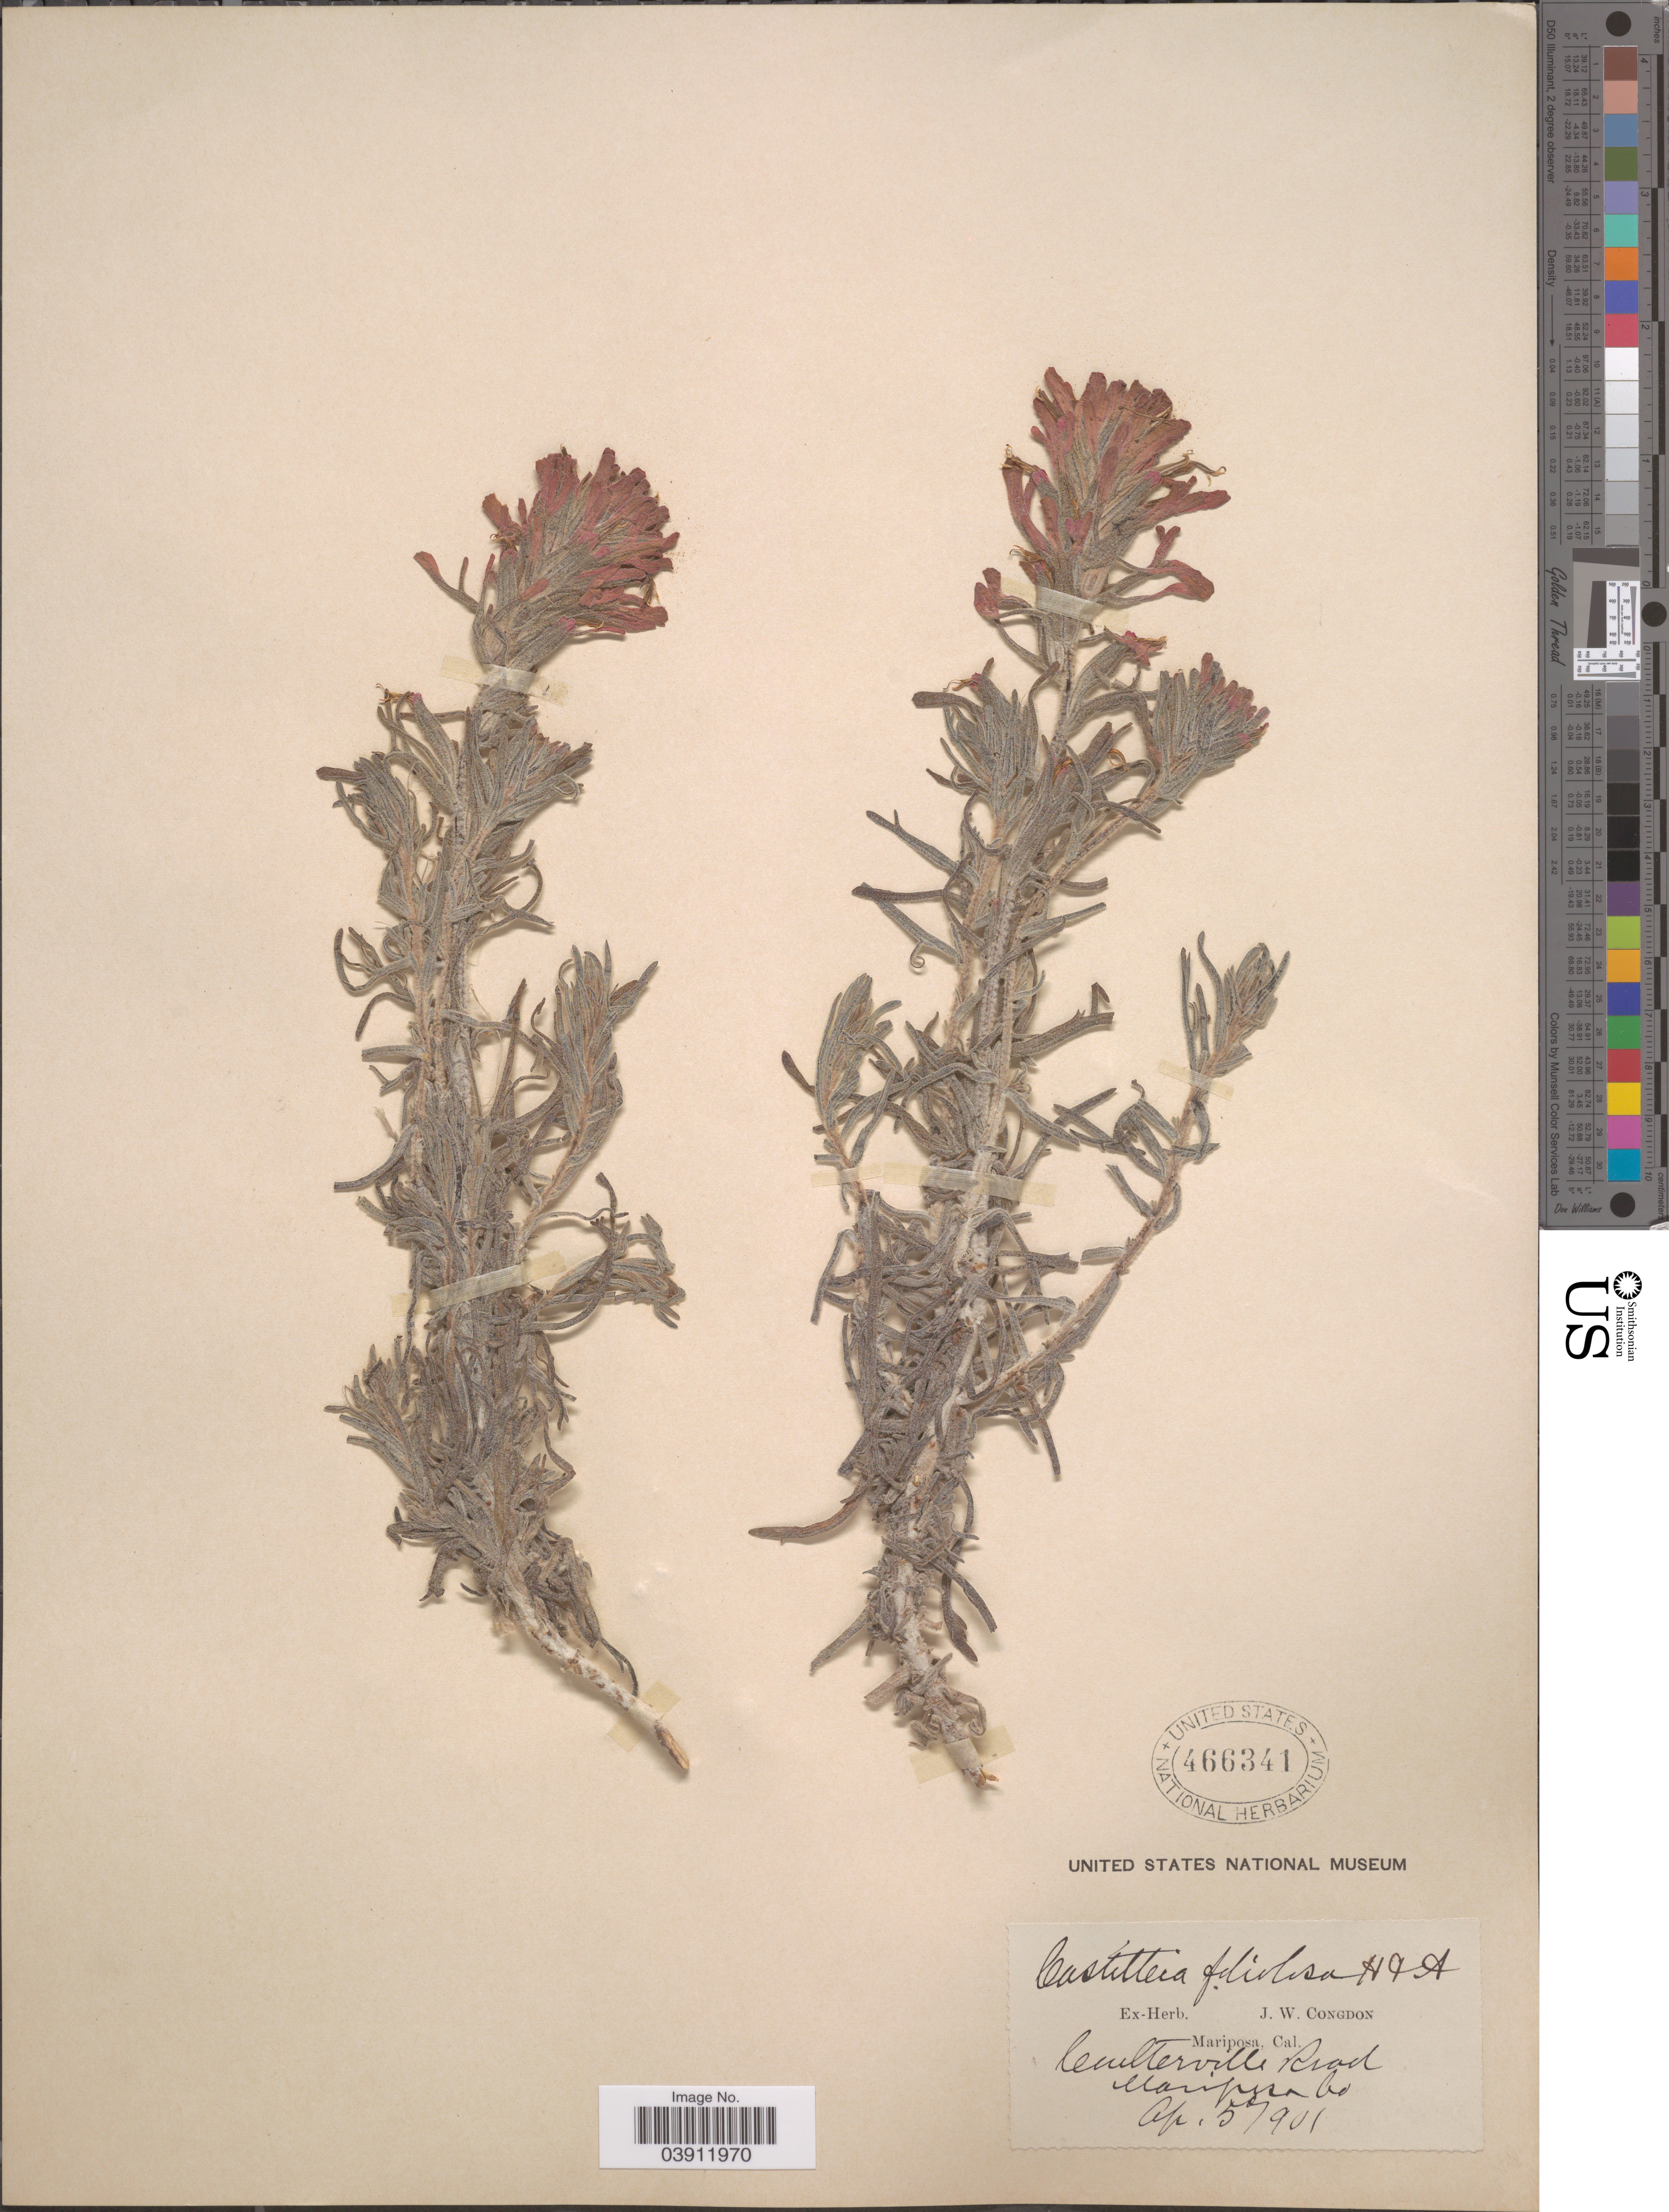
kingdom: Plantae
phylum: Tracheophyta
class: Magnoliopsida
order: Lamiales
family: Orobanchaceae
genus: Castilleja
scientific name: Castilleja foliolosa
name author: Hook. f.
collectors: ex herb. J. W. Congdon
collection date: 1901-04-05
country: United States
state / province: California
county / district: Mariposa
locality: Culterville Road. Mariposa. Mariposa Co.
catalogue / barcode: US 466341